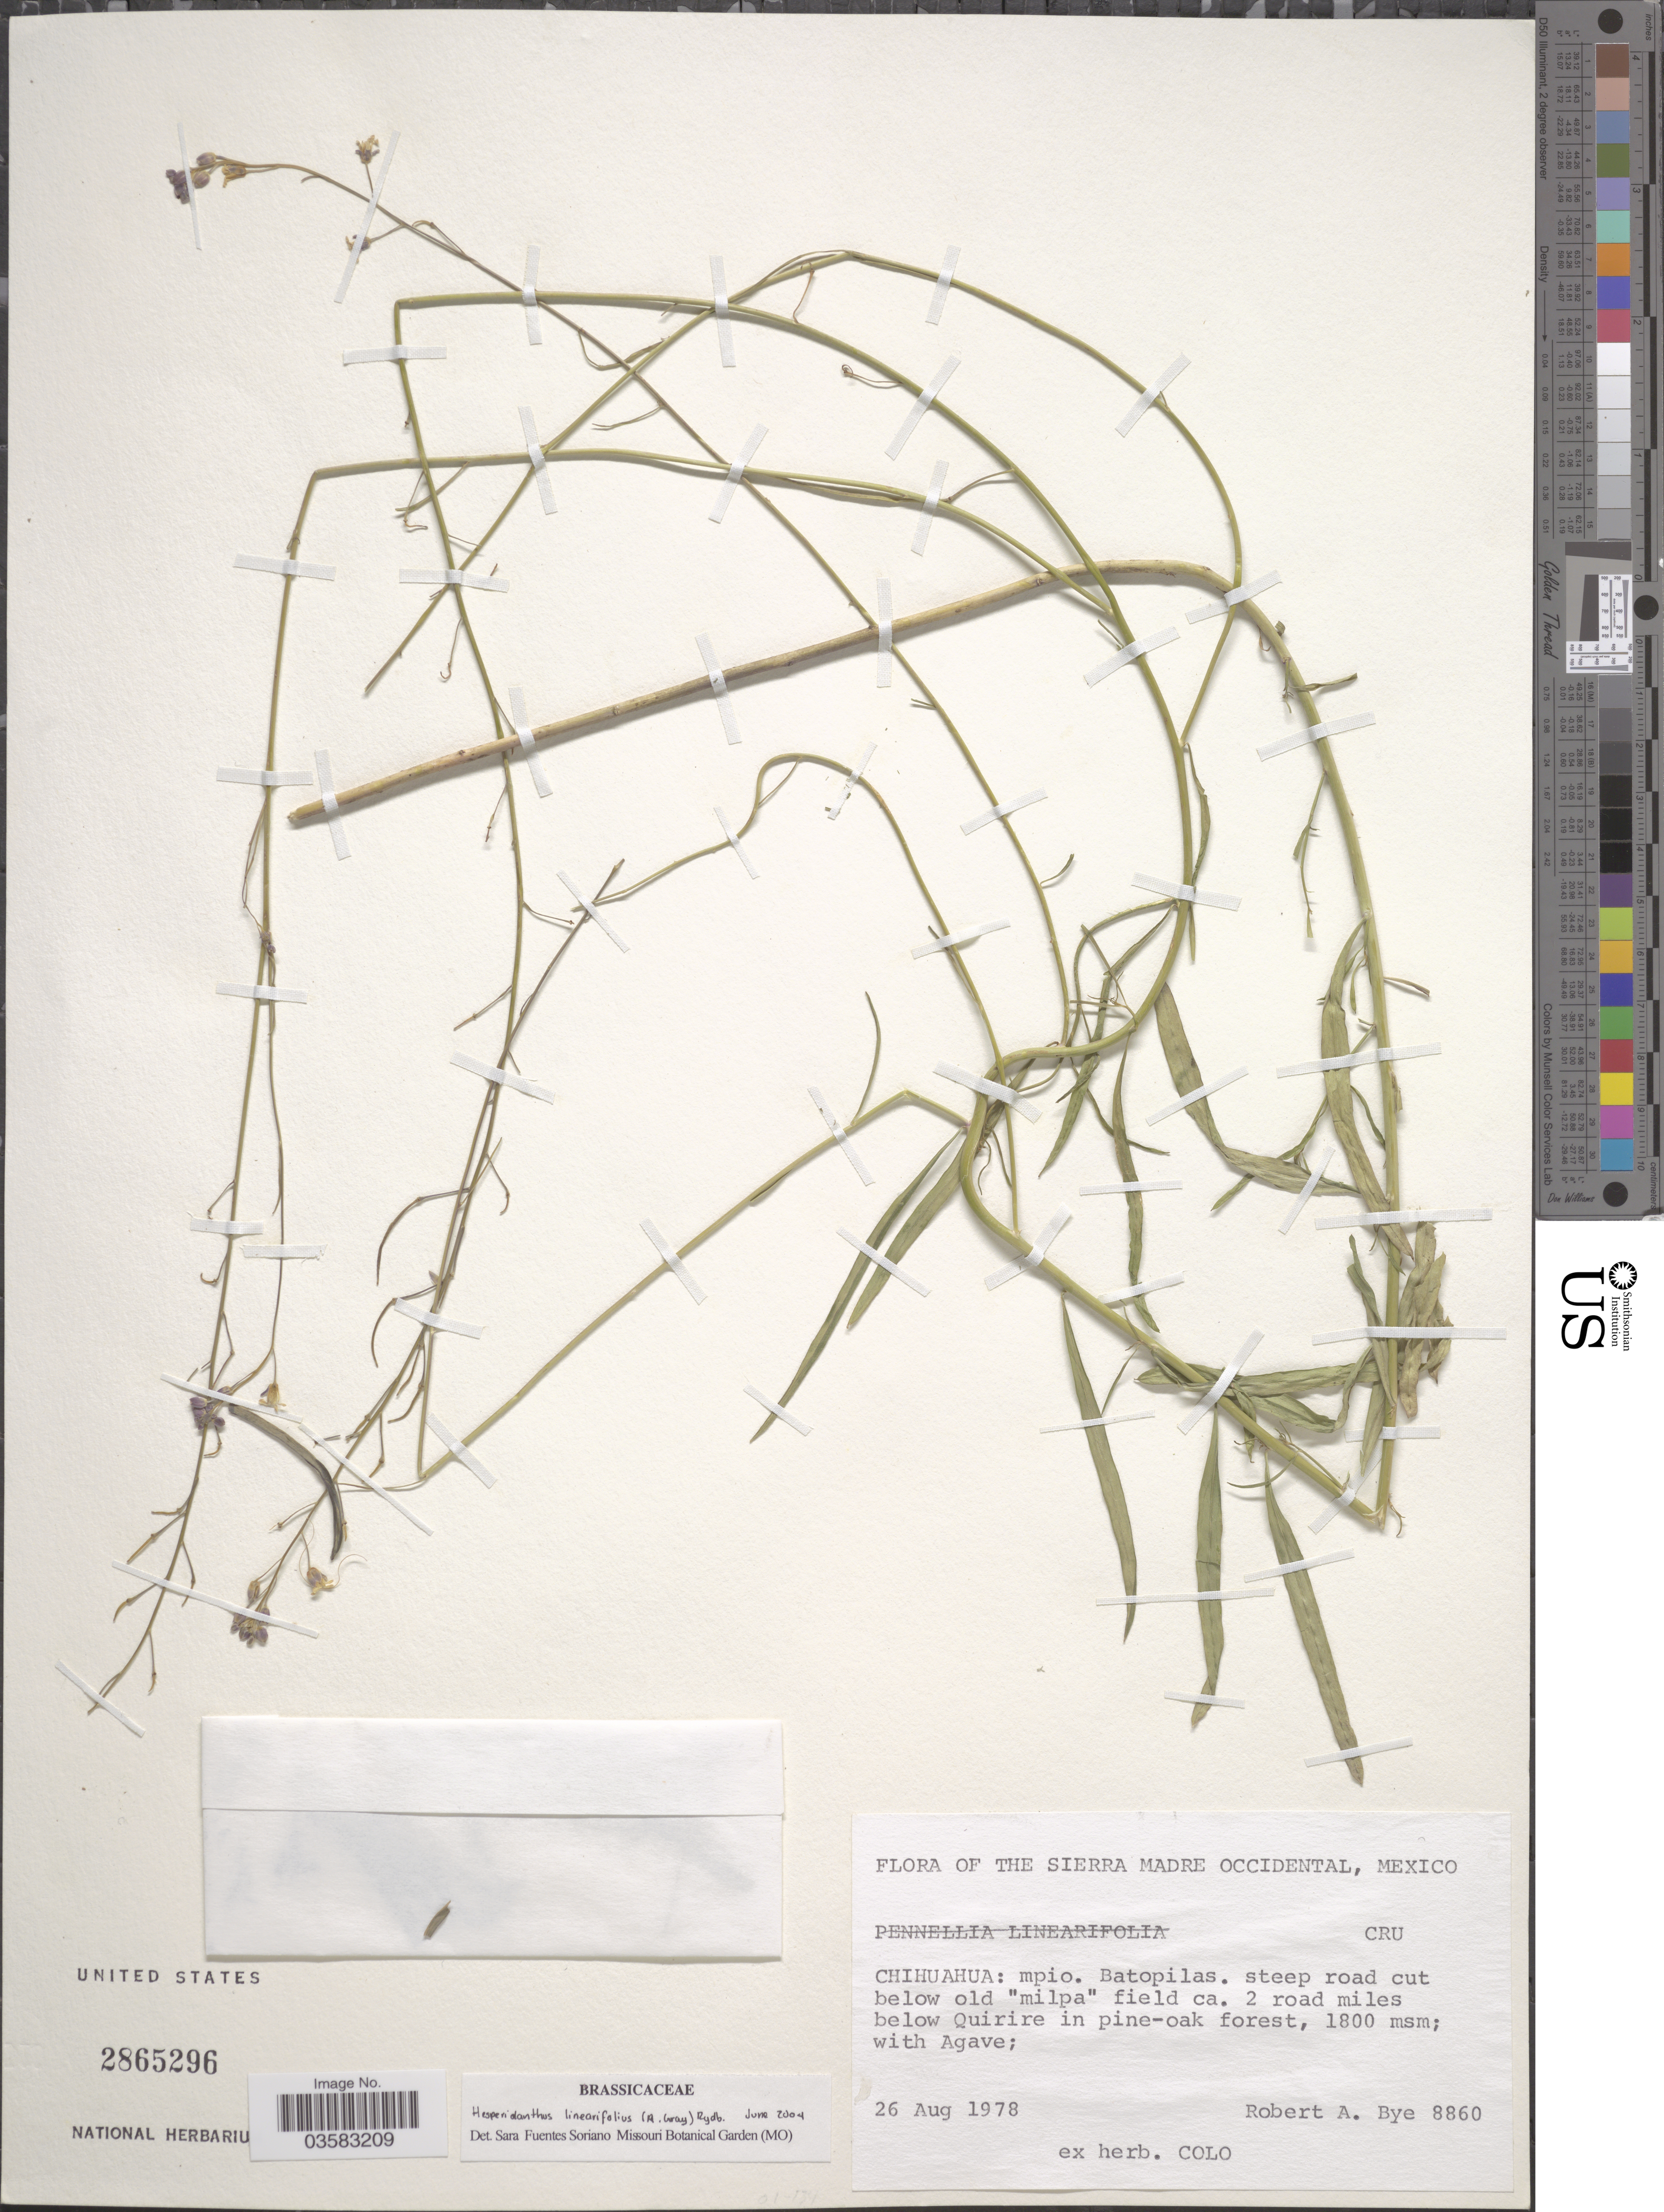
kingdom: Plantae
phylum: Tracheophyta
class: Magnoliopsida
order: Brassicales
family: Brassicaceae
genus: Sisymbrium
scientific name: Sisymbrium linearifolium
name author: (A. Gray) Payson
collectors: R. A. Bye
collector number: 8860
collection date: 1978-08-26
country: Mexico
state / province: Chihuahua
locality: The Sierra Madre Occidental. Mpio. Batopilas. Steep road cut below old ''milpa' field ca. 2 road miles below Quirire in pine-oak forest, with Agave.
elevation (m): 1800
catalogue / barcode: US 2865296